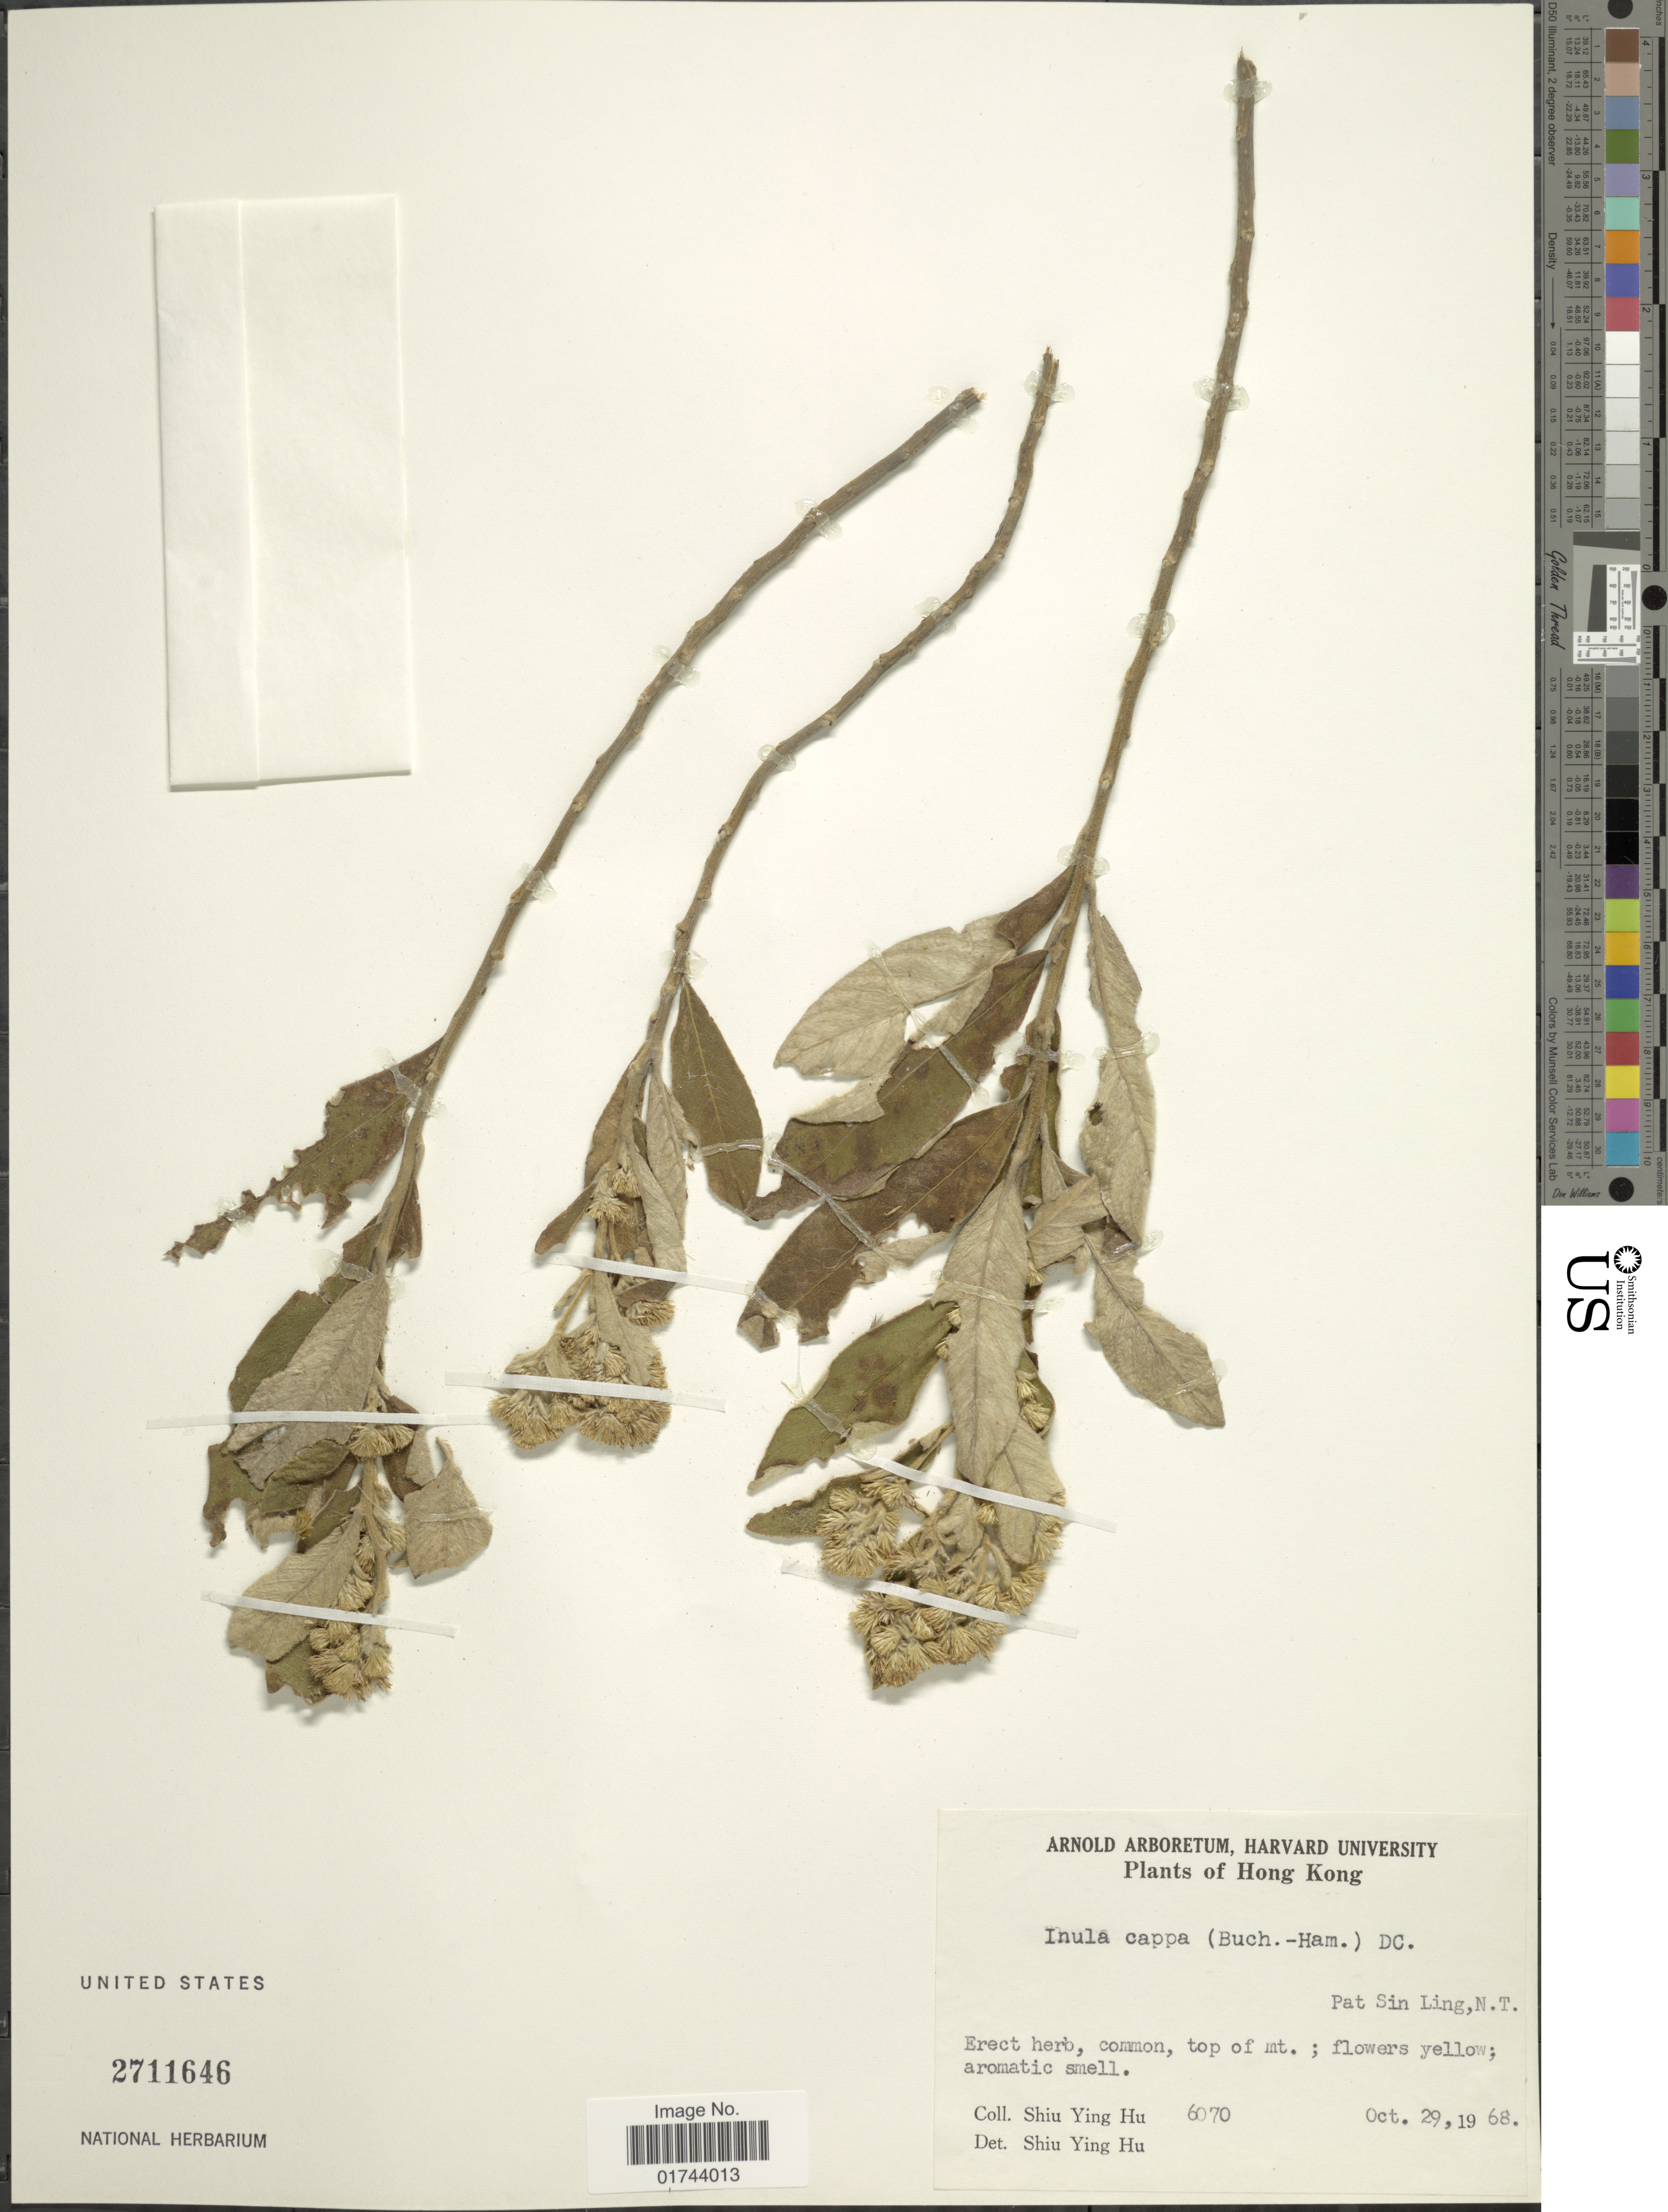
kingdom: Plantae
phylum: Tracheophyta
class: Magnoliopsida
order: Asterales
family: Asteraceae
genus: Inula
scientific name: Inula cappa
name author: (Buch.-Ham. ex D. Don) DC.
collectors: S. Y. Hu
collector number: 6070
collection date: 1968-10-29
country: China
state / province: Hong Kong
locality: Pat Sin Ling, N. T.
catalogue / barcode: US 2711646